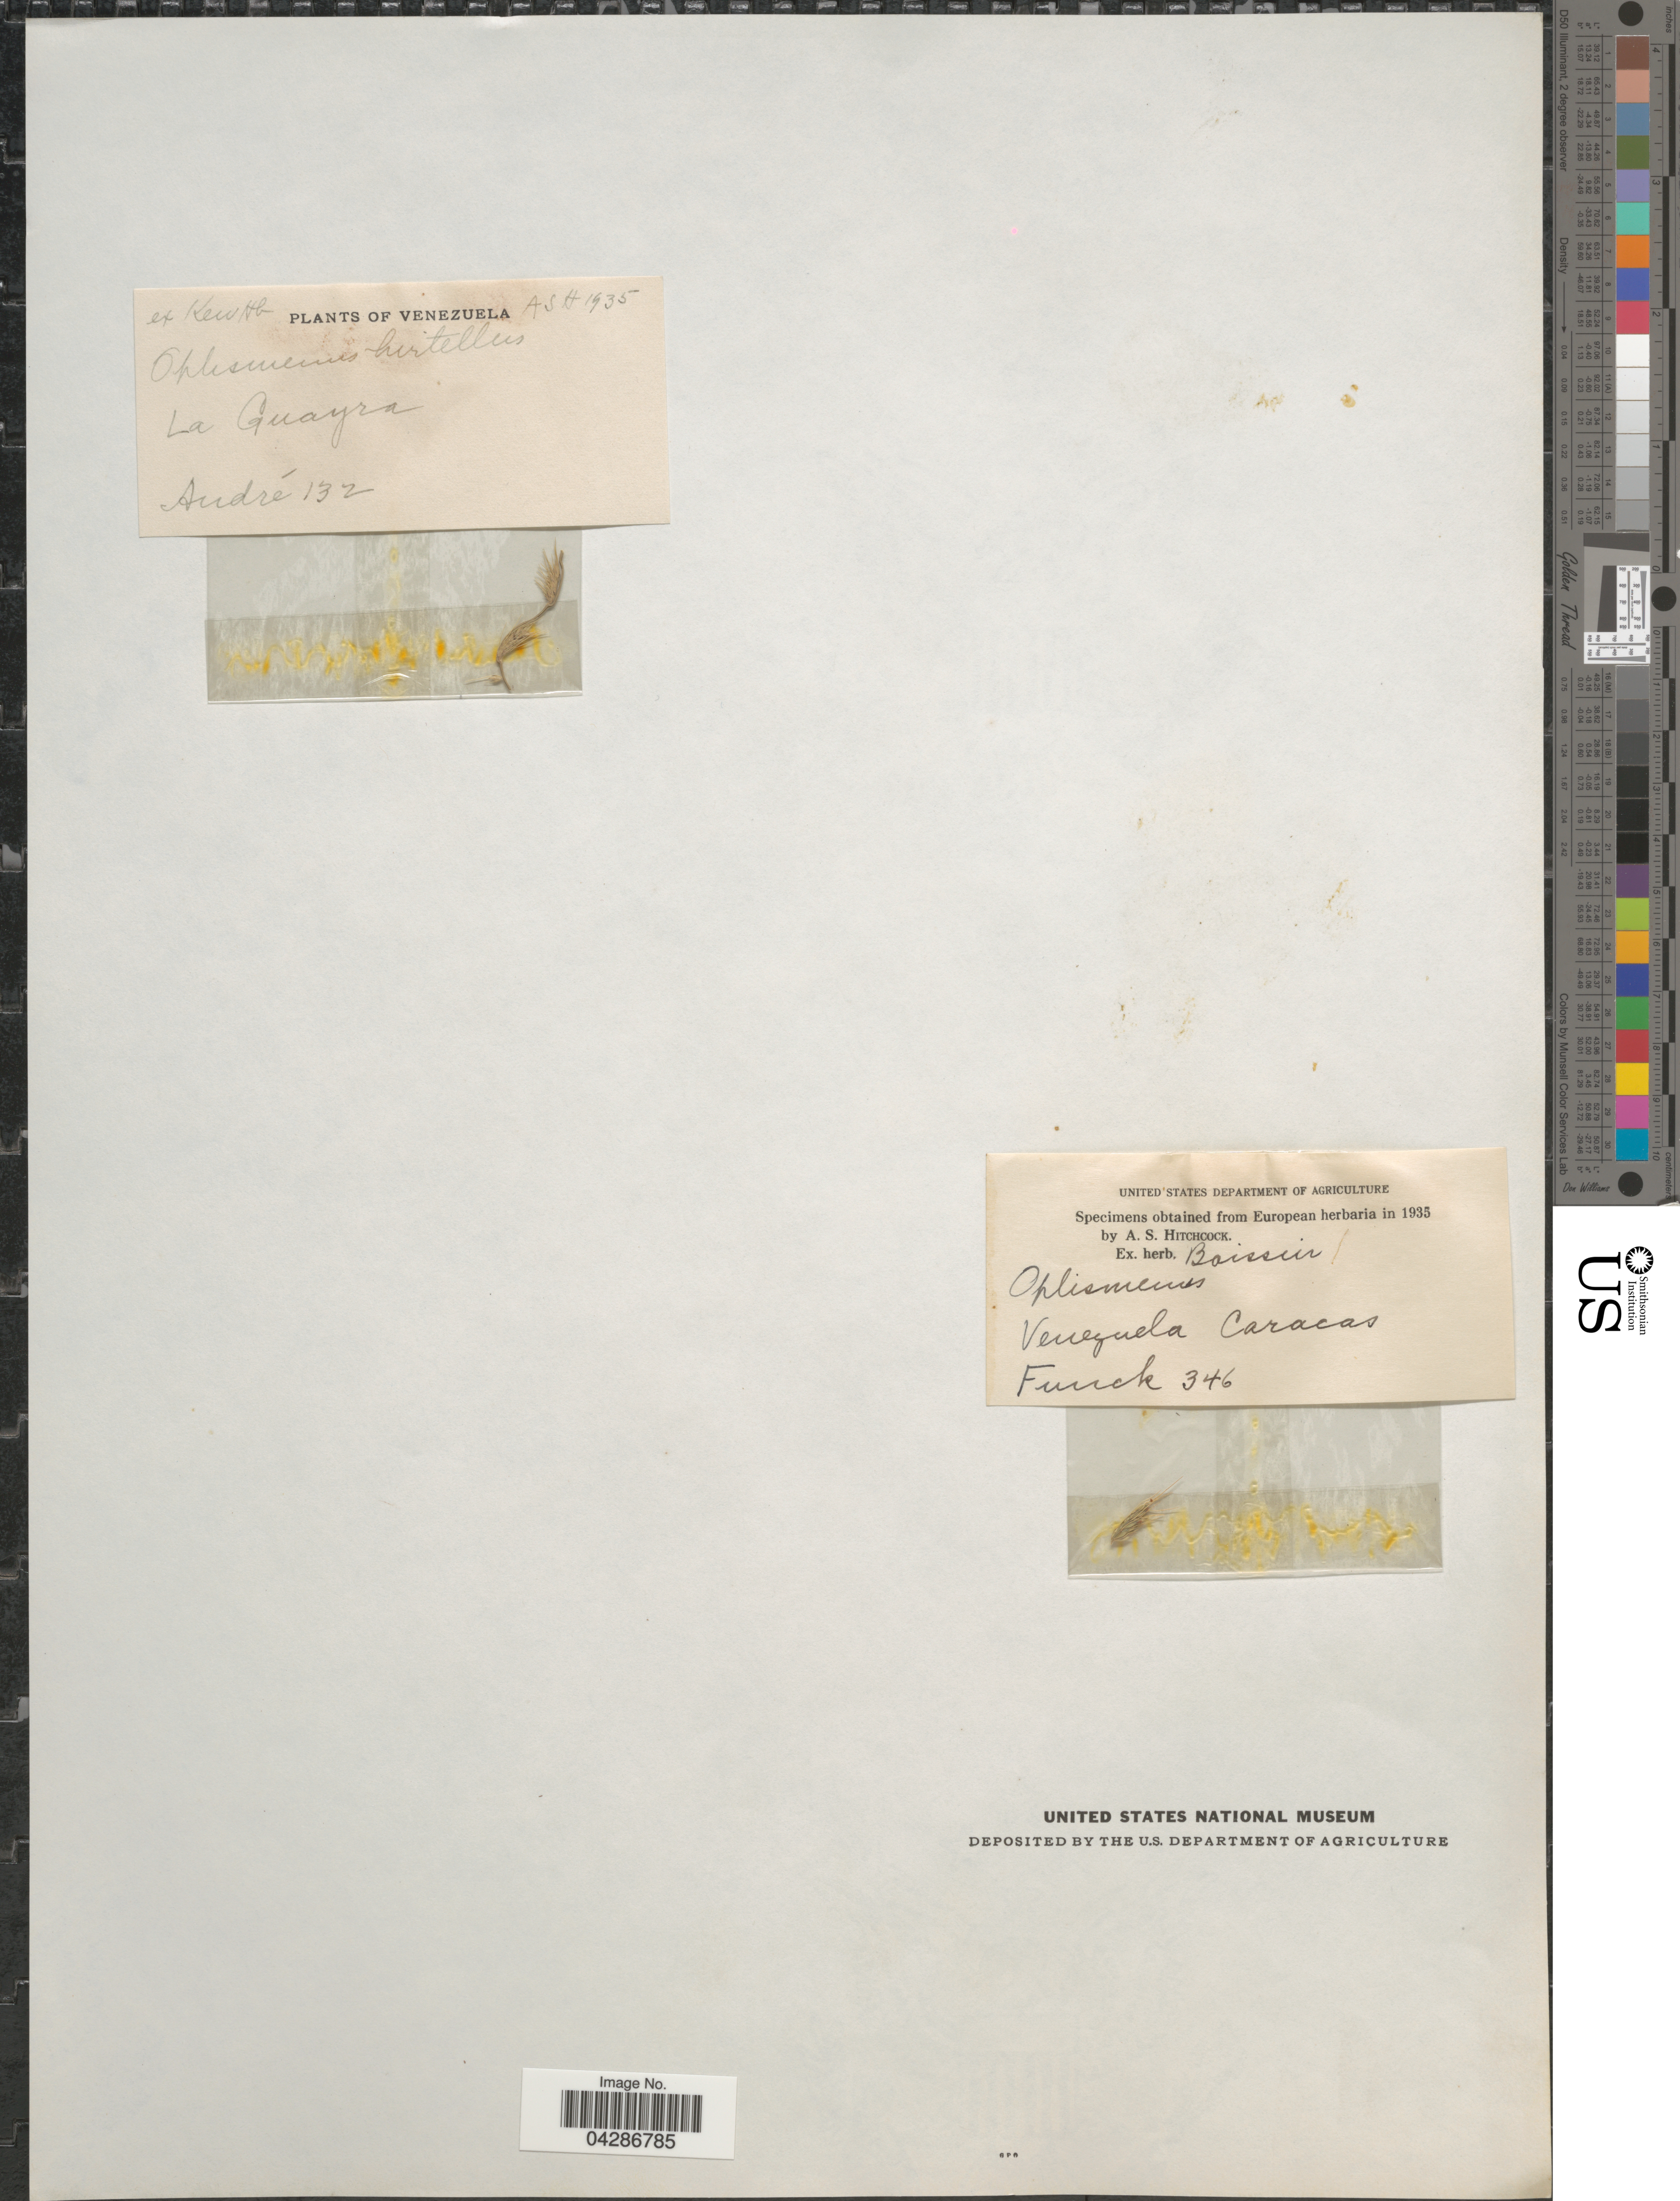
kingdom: Plantae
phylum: Tracheophyta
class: Liliopsida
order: Poales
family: Poaceae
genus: Oplismenus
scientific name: Oplismenus hirtellus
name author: (L.) P. Beauv.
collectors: André, --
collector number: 132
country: Venezuela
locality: La Guayra.